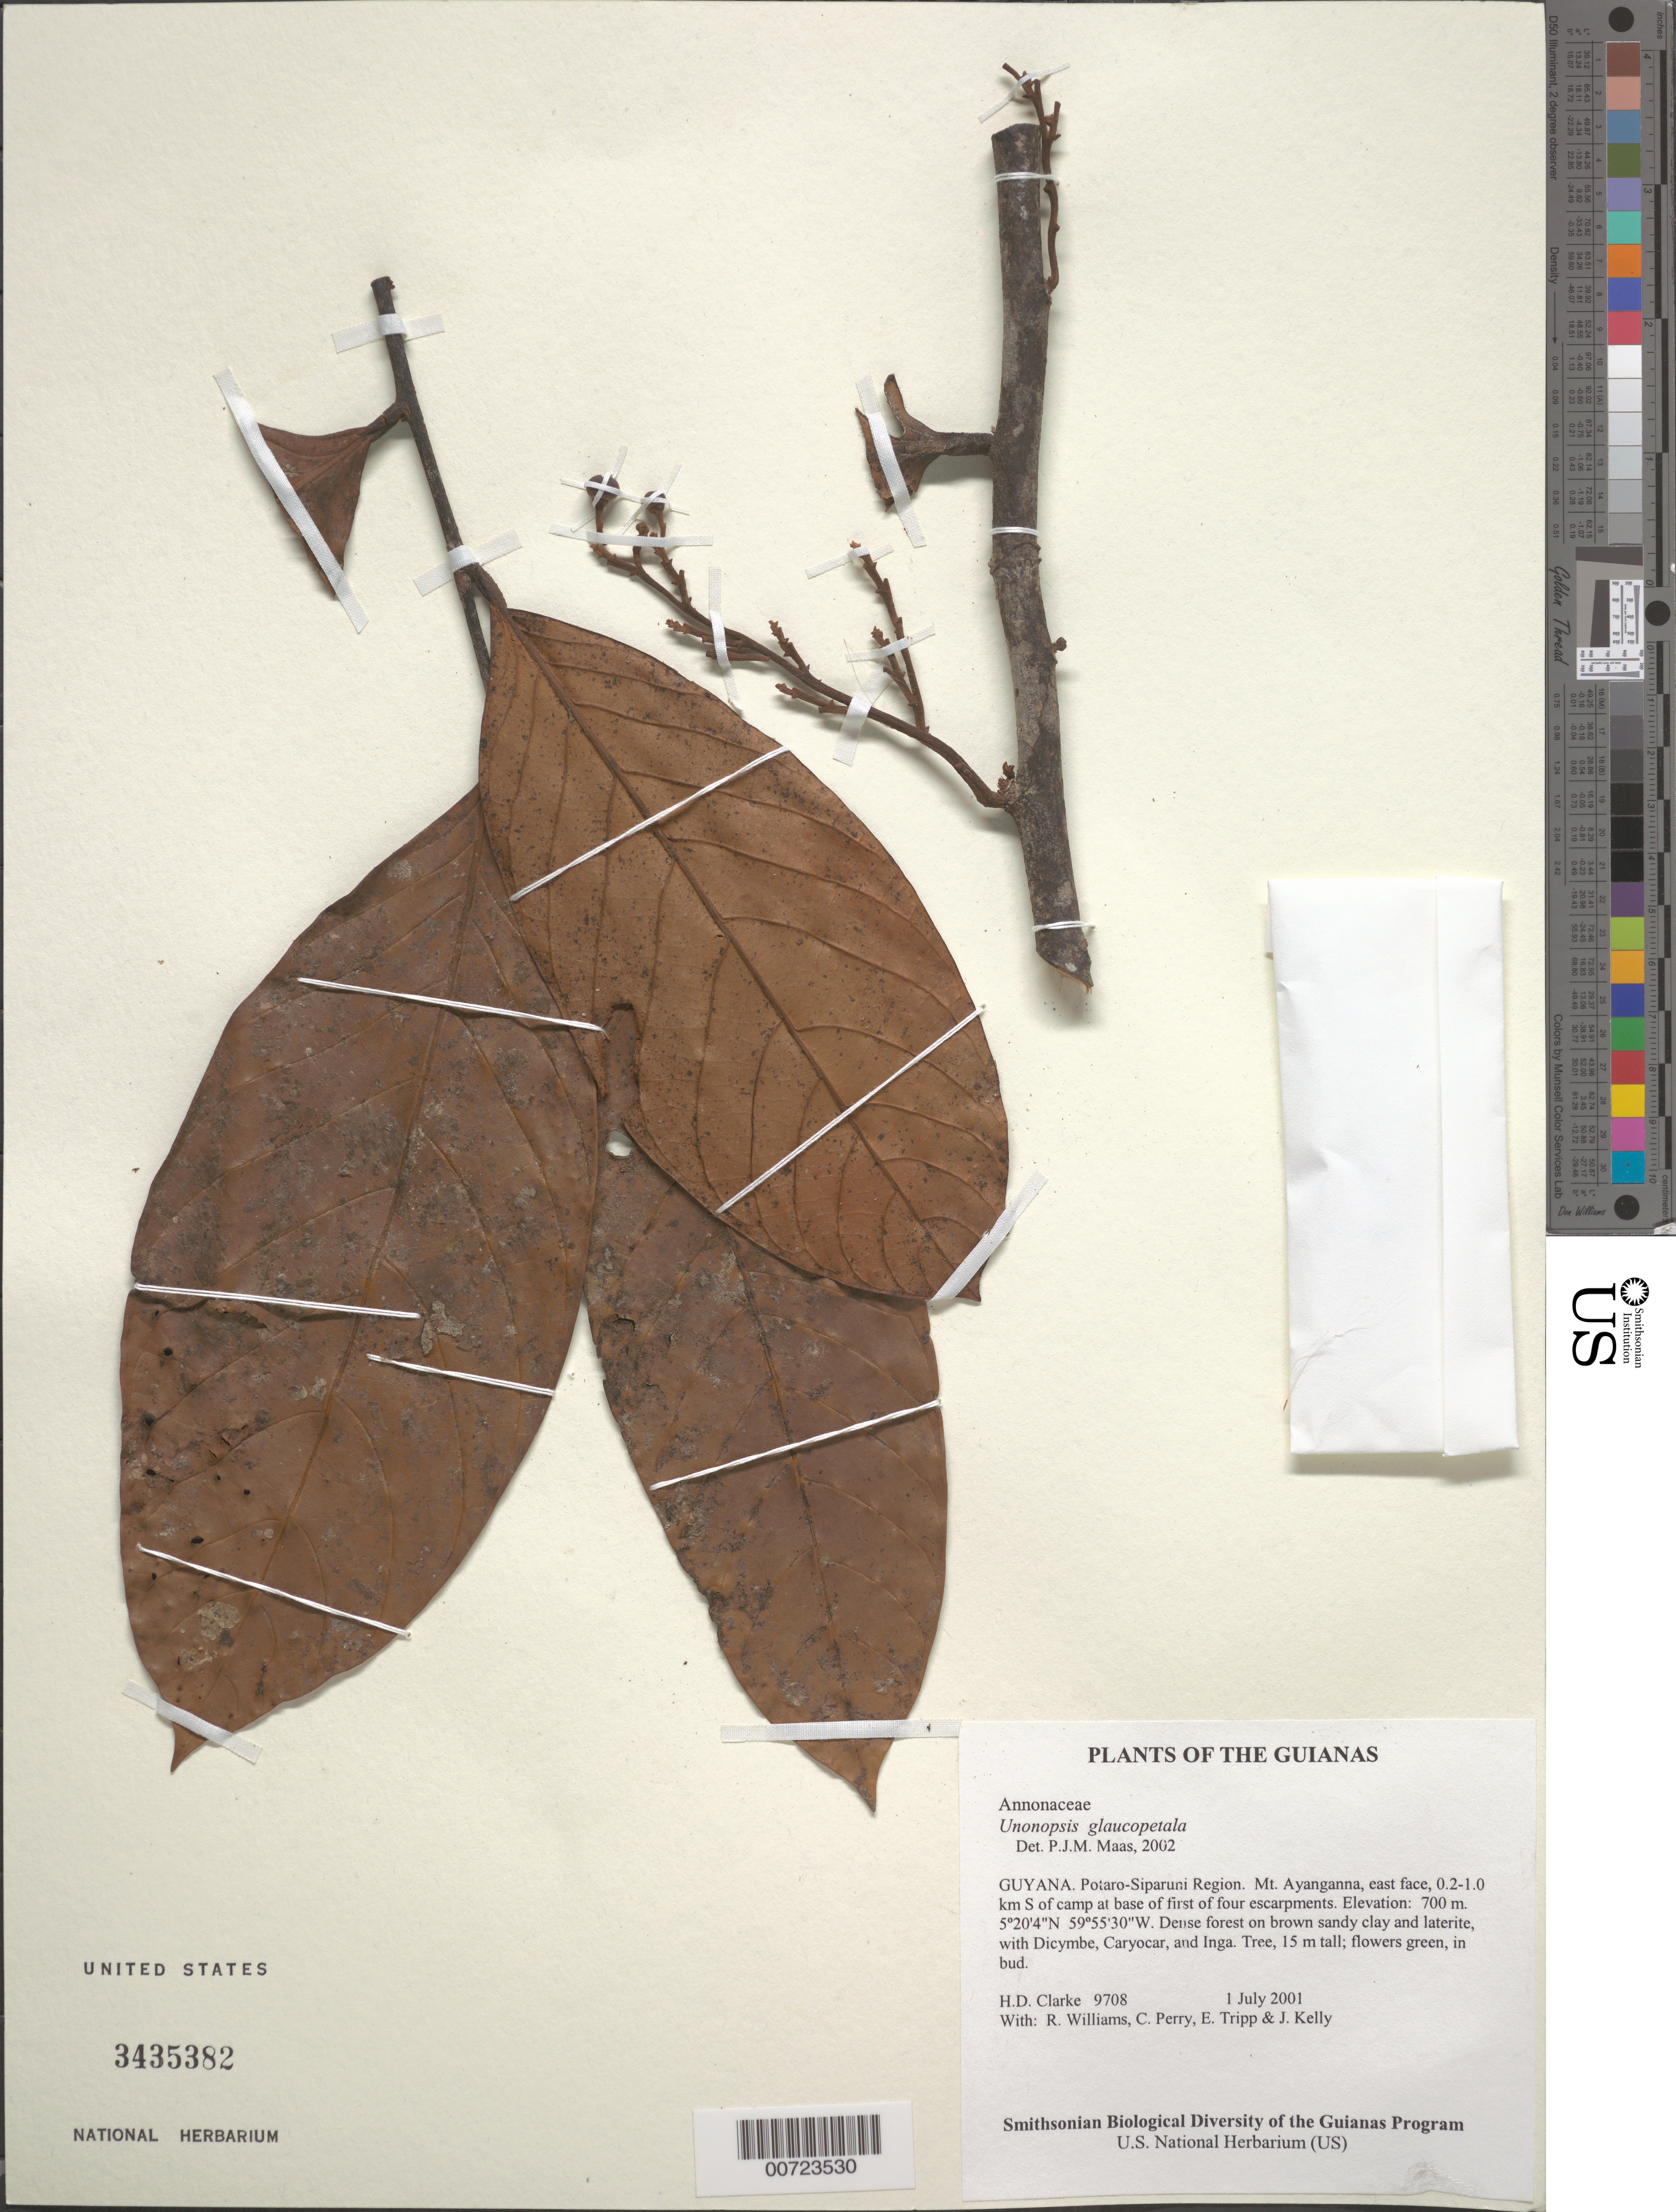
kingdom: Plantae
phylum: Tracheophyta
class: Magnoliopsida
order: Magnoliales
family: Annonaceae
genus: Unonopsis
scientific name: Unonopsis glaucopetala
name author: R.E. Fr.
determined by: Maas, Paul J. M.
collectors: H. D. Clarke, R. Williams, C. Perry, E. Tripp & J. Kelly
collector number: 9708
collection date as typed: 1 July 2001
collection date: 2001-07-01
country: Guyana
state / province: Potaro-Siparuni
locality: Mt. Ayanganna, east face, 0.2-1.0 km S of camp at base of first of four escarpments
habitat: Dense forest on brown sandy clay and laterite, with Dicymbe, Caryocar, and Inga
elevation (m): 700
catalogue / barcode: US 3435382